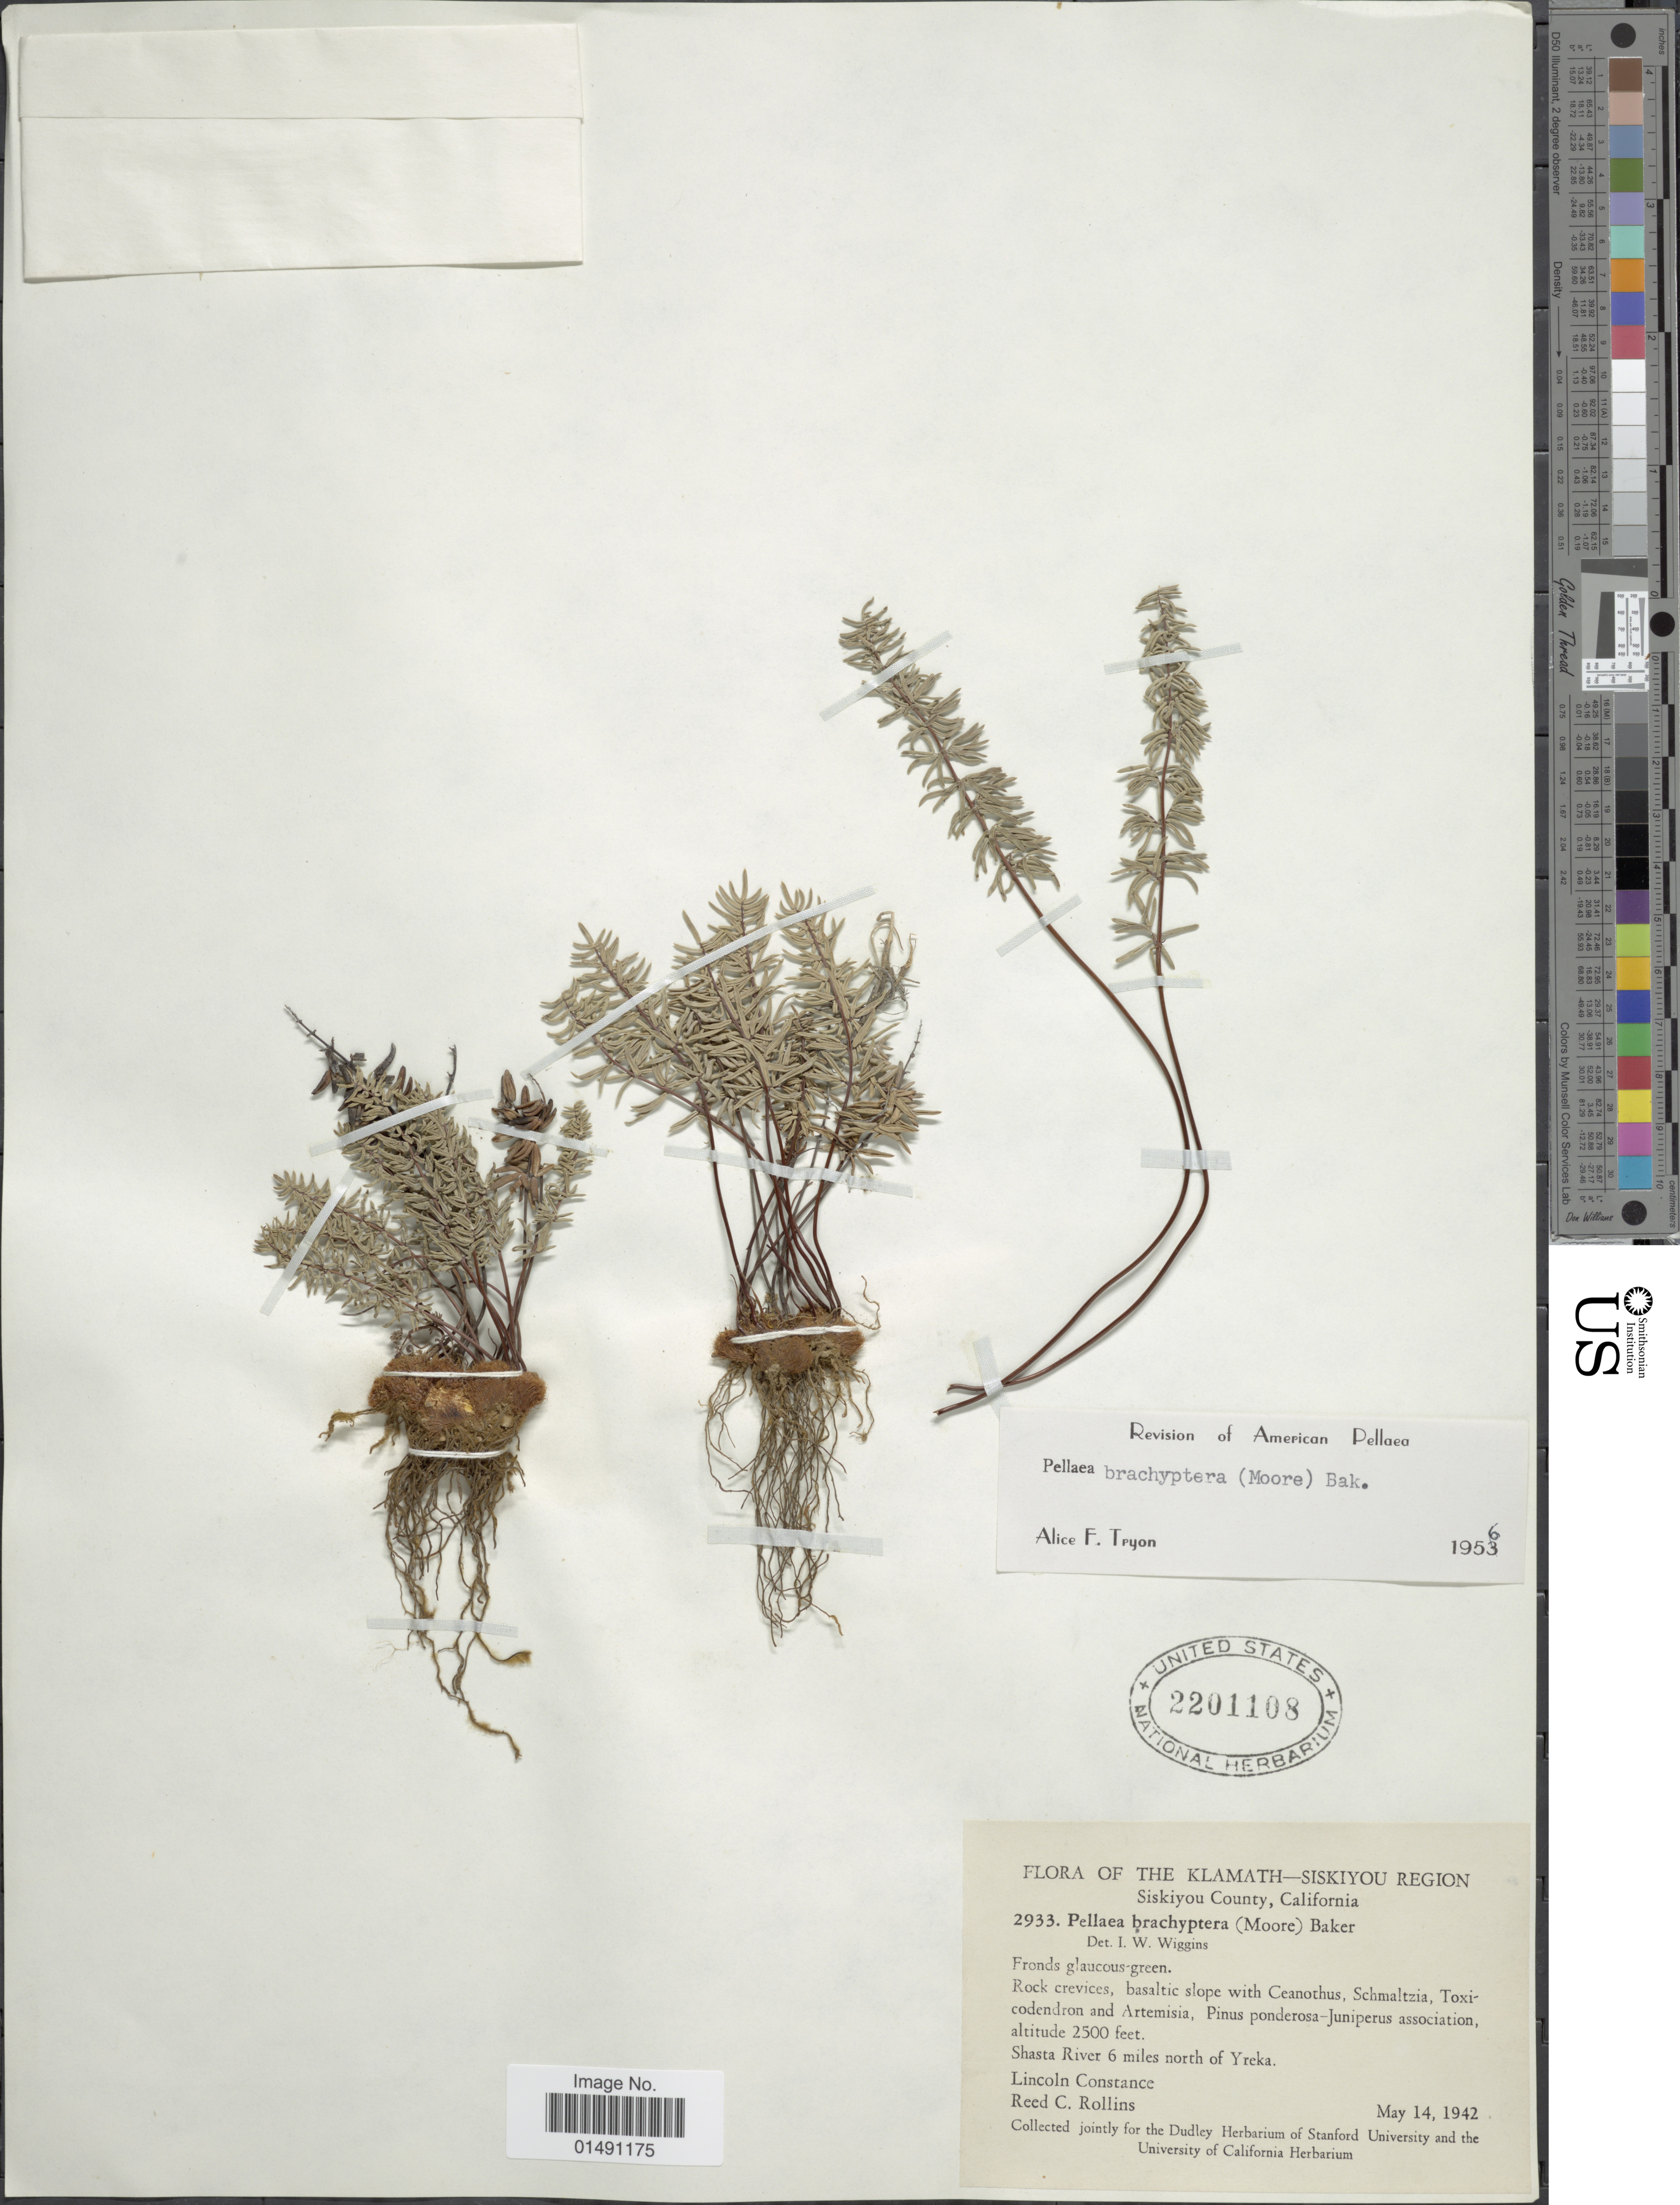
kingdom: Plantae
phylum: Tracheophyta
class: Polypodiopsida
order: Polypodiales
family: Pteridaceae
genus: Pellaea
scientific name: Pellaea brachyptera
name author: (T. Moore) Baker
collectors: L. Constance & R. C. Rollins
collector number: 2933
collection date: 1942-05-14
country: United States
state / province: California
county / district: Siskiyou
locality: The Klamath-Siskiyou Region, Siskiyou County, Shasta River 6 miles north of Yreka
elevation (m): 762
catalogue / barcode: US 2201108